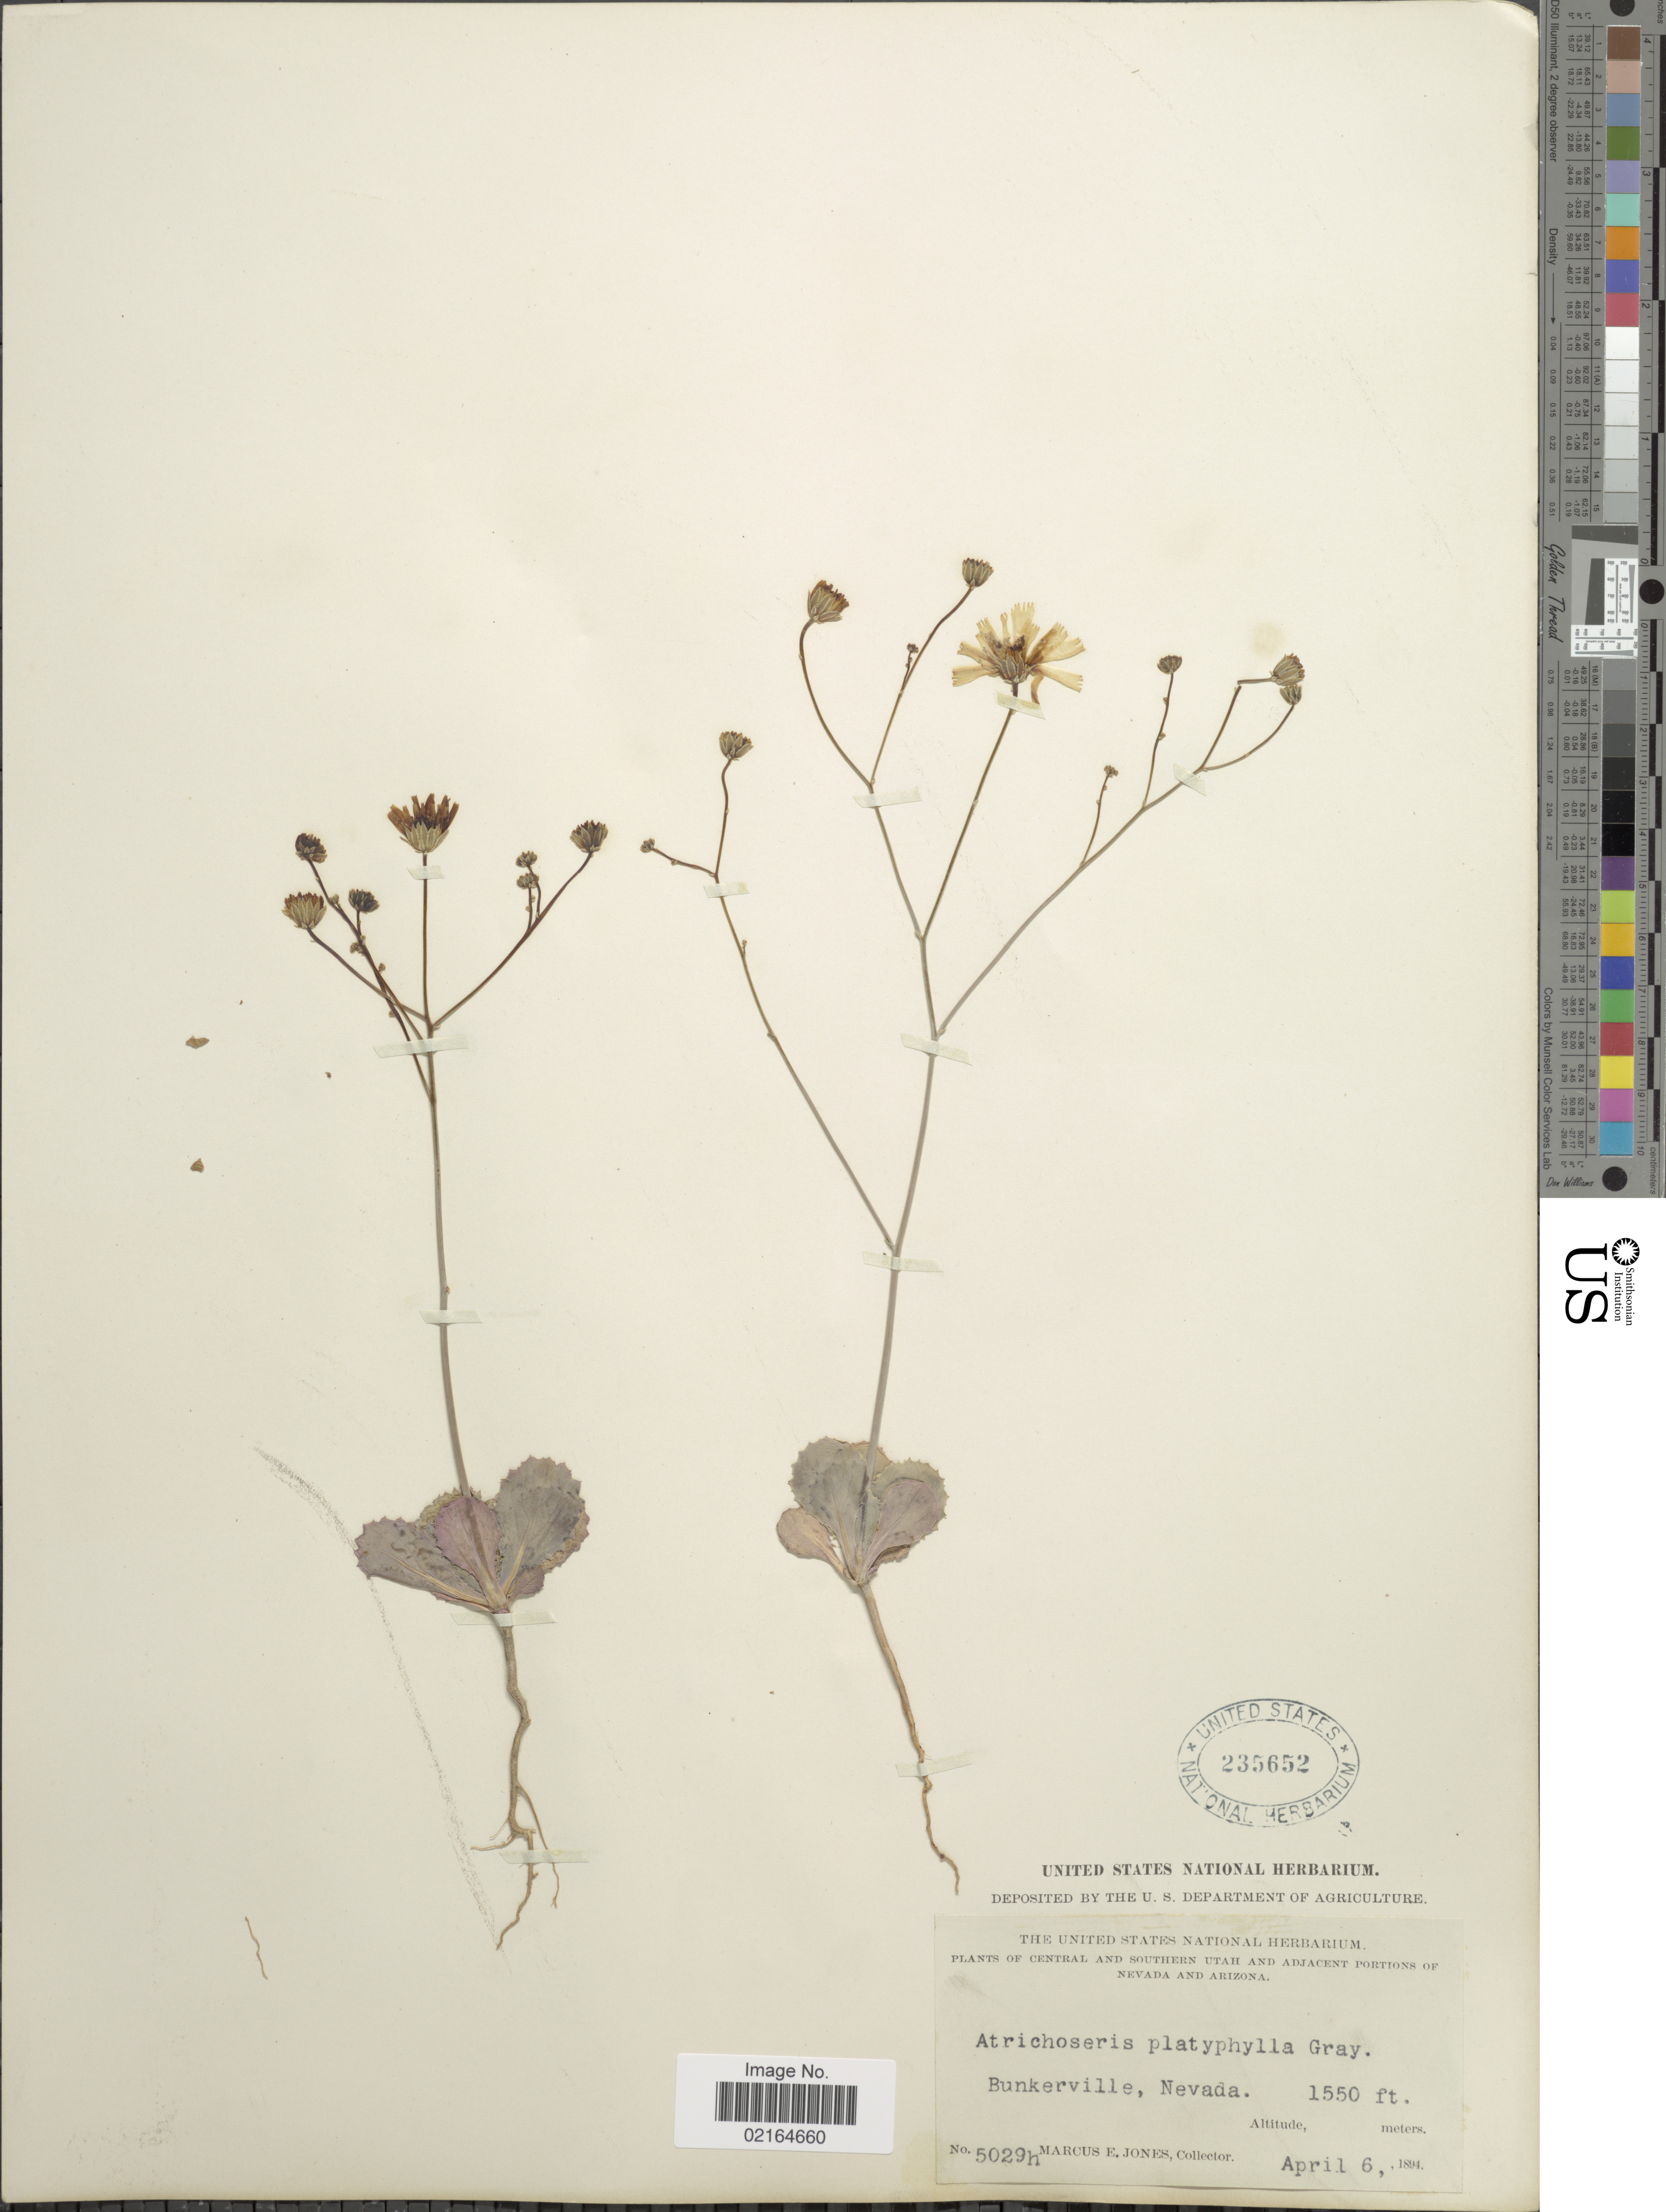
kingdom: Plantae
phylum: Tracheophyta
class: Magnoliopsida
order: Asterales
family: Asteraceae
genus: Atrichoseris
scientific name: Atrichoseris platyphylla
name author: A. Gray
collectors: M. E. Jones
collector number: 5029h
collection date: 1894-04-06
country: United States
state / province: Nevada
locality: Bunkerville, Nevada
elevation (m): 472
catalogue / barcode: US 235652